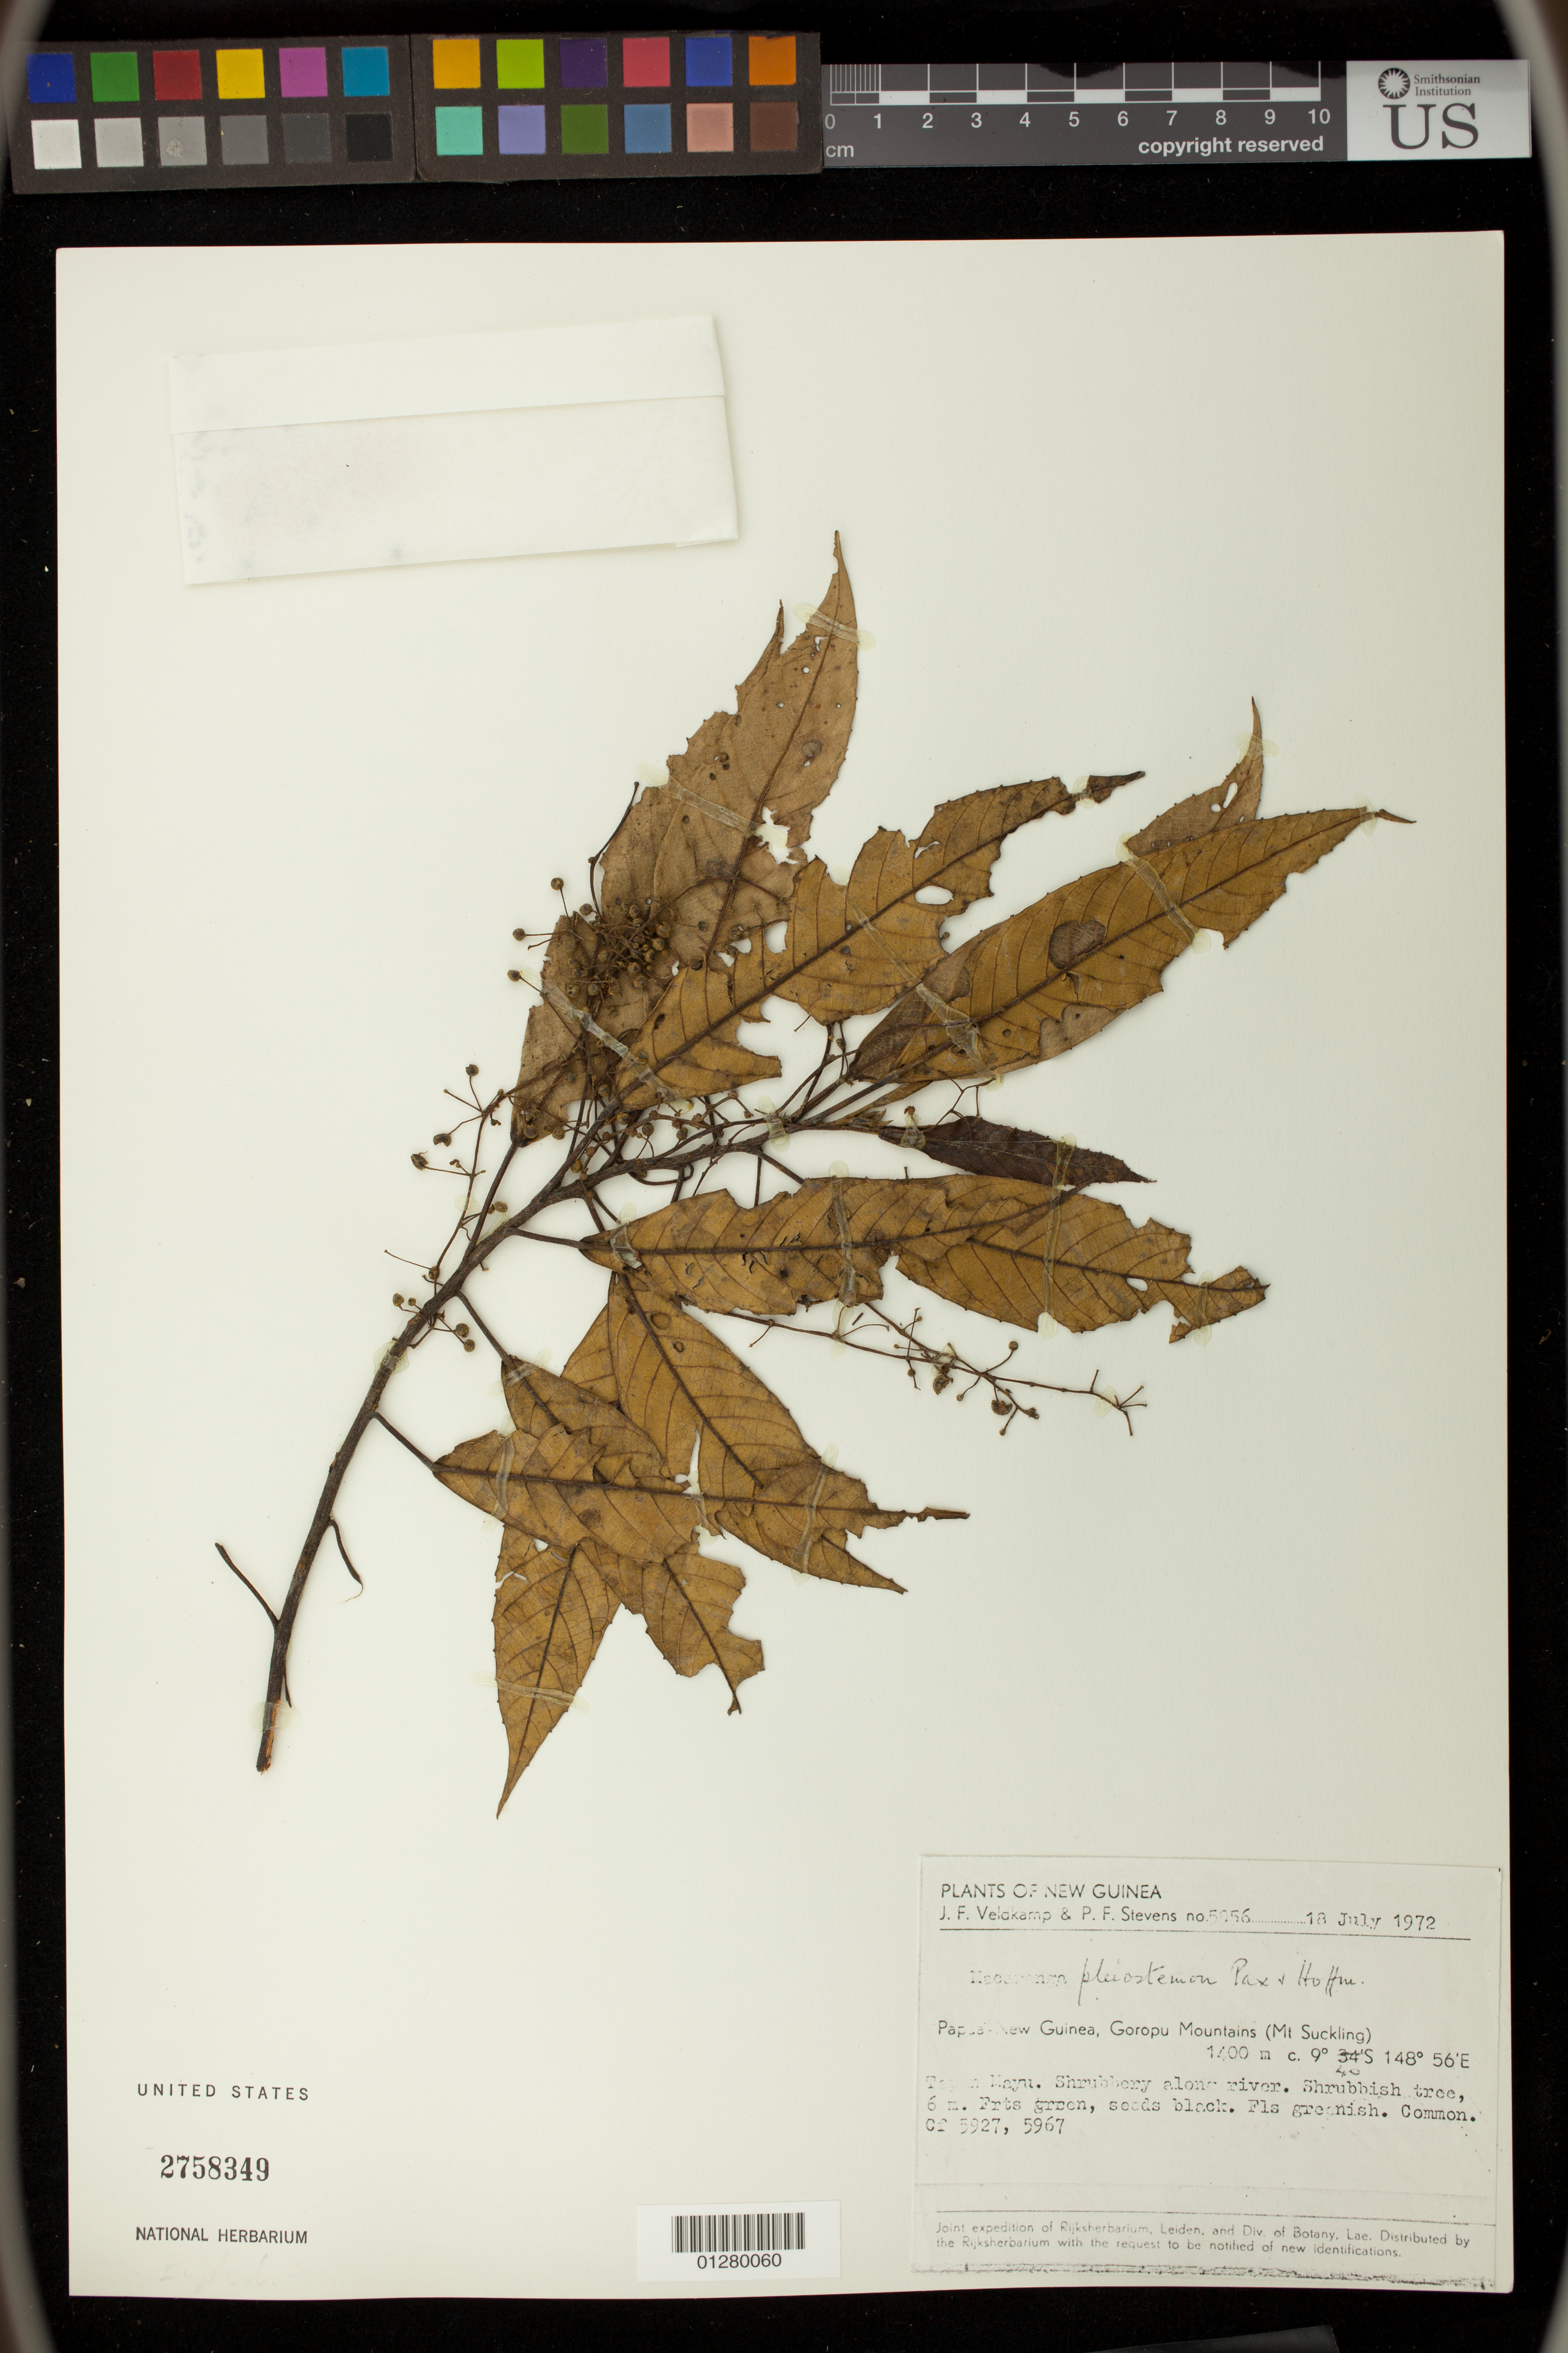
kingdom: Plantae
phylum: Tracheophyta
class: Magnoliopsida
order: Malpighiales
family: Euphorbiaceae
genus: Macaranga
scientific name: Macaranga pleiostemon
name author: Pax & K. Hoffm.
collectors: J. F. Veldkamp & P. F. Stevens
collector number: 5956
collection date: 1972-07-18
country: Papua New Guinea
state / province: Northern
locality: Goropu Mountains (Mt. Suckling)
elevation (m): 1400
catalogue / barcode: US 2758349